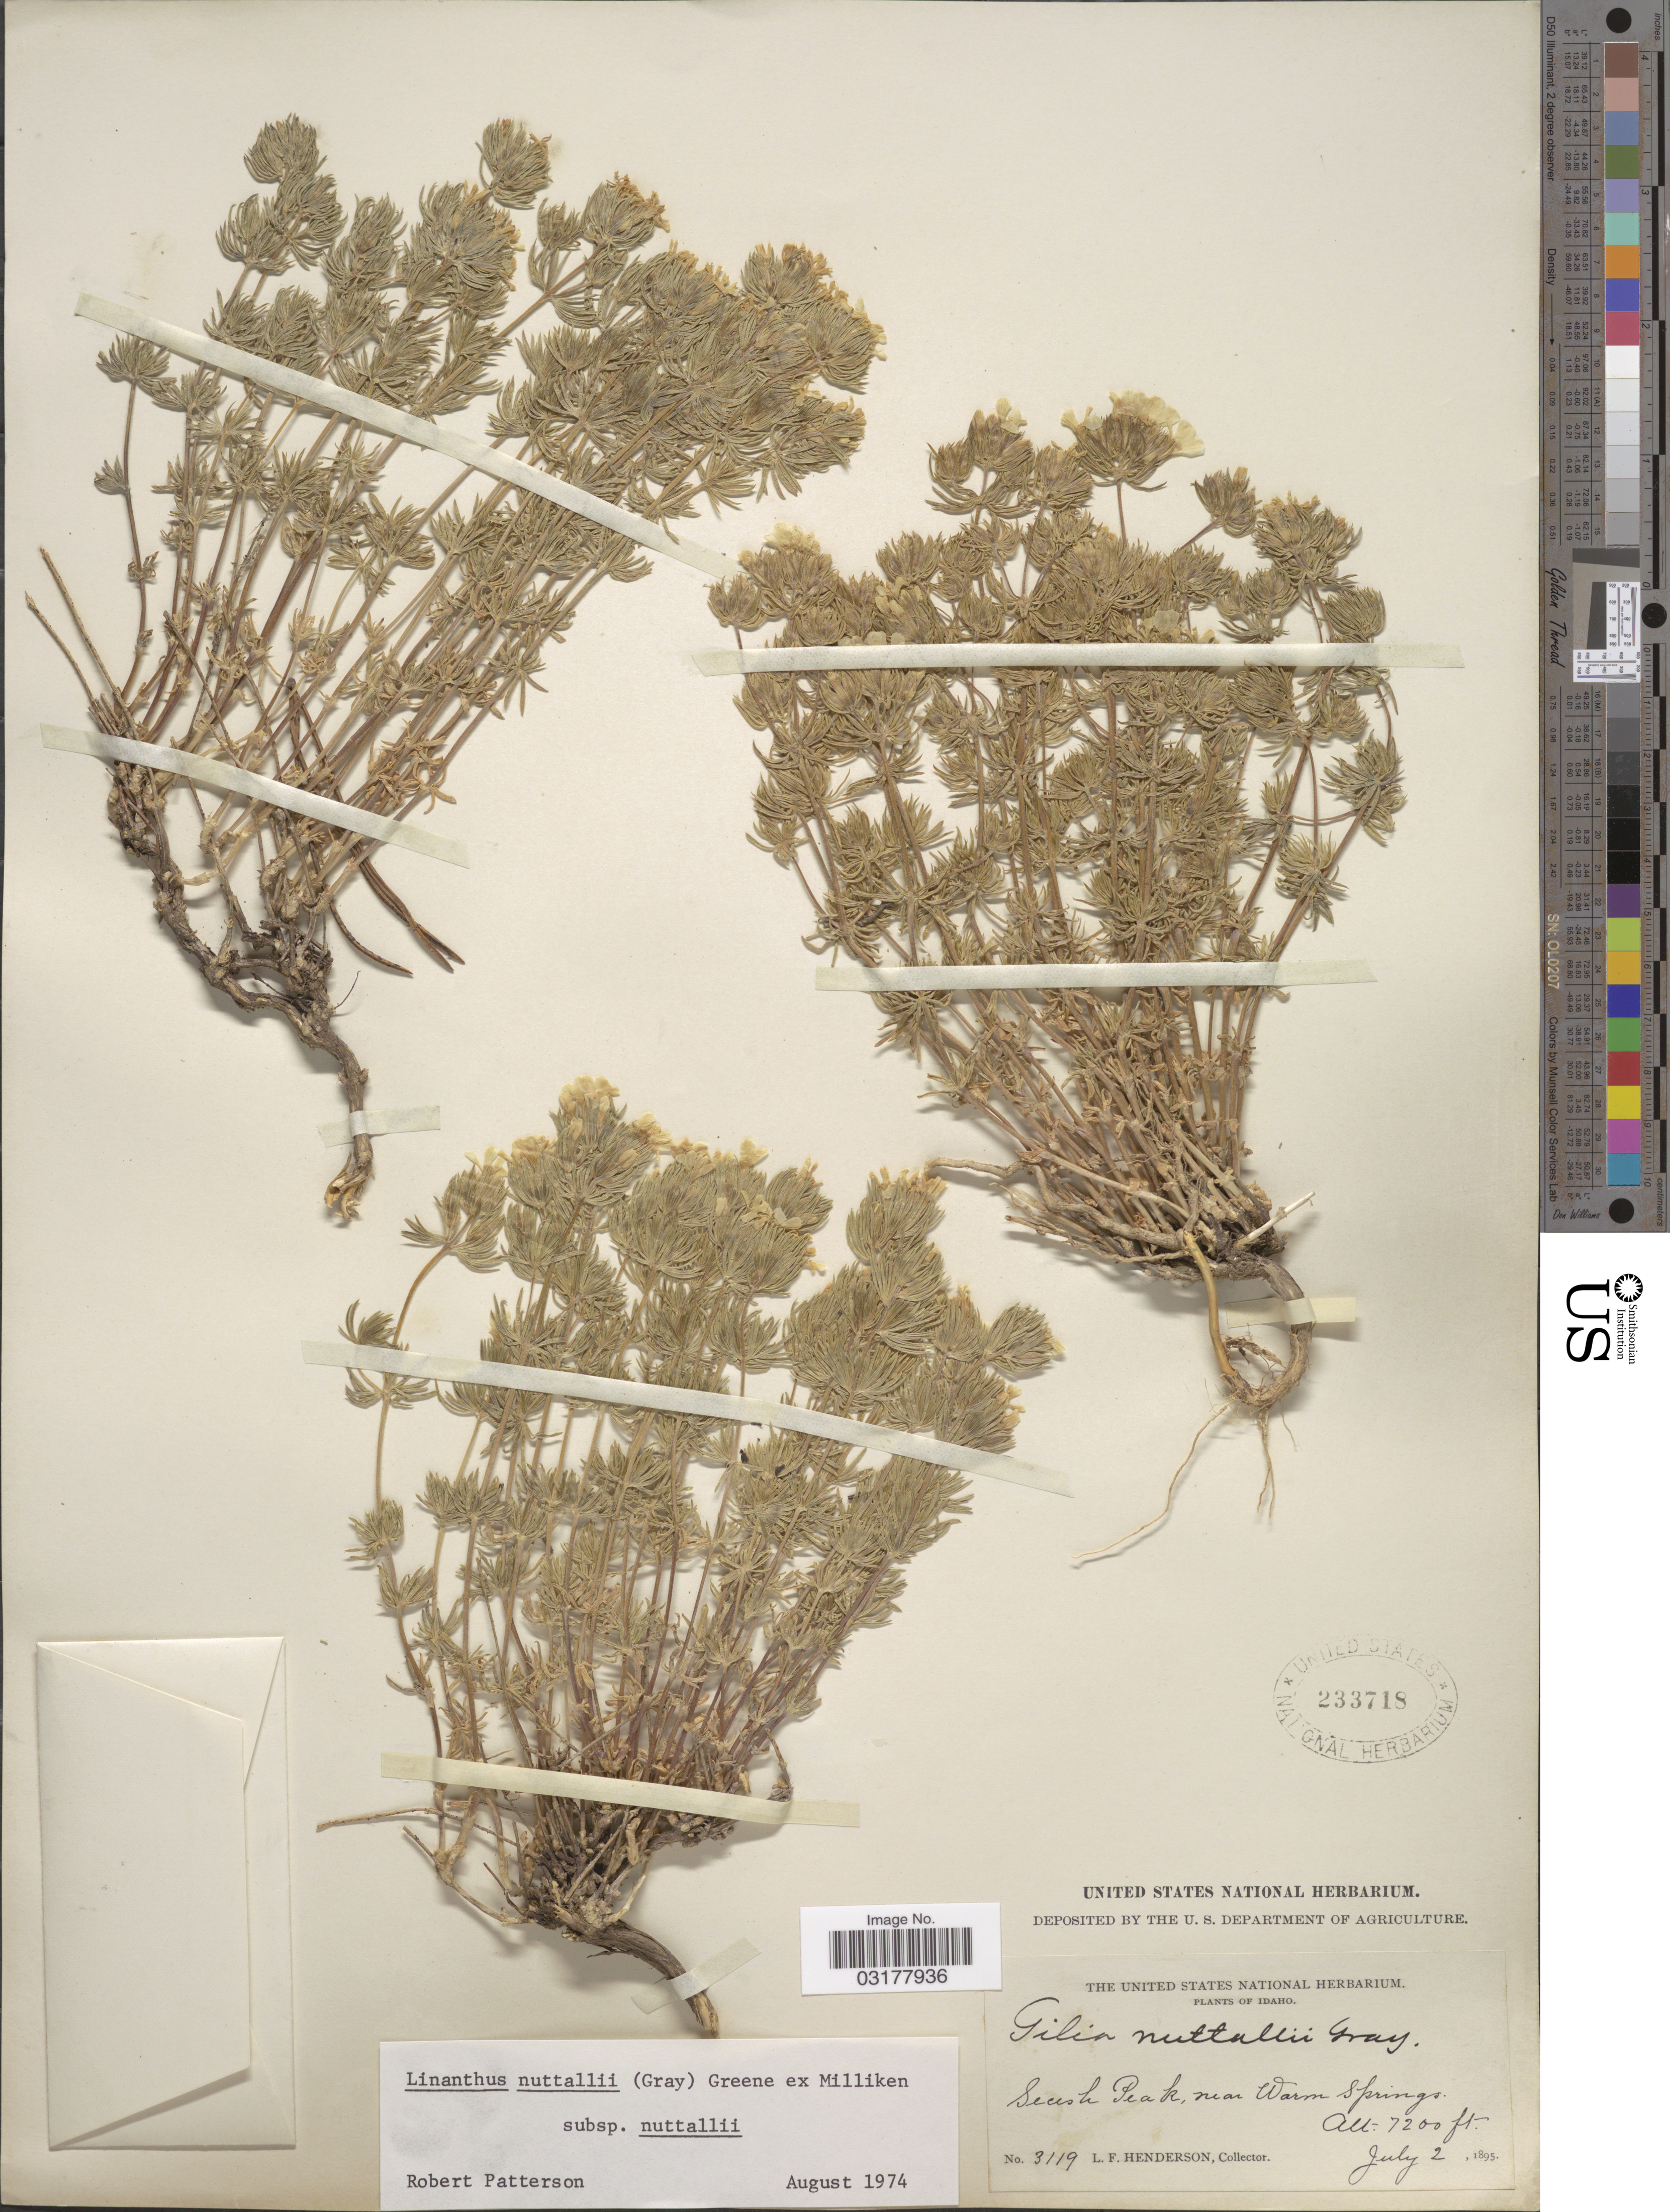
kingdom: Plantae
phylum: Tracheophyta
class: Magnoliopsida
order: Ericales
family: Polemoniaceae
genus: Leptosiphon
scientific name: Leptosiphon nuttallii subsp. nuttallii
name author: (A. Gray) J.M. Porter & L.A. Johnson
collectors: L. Henderson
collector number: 3119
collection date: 1895-07-02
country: United States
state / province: Idaho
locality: Secesh Peak, near Warm Springs.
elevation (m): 2195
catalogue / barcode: US 233718